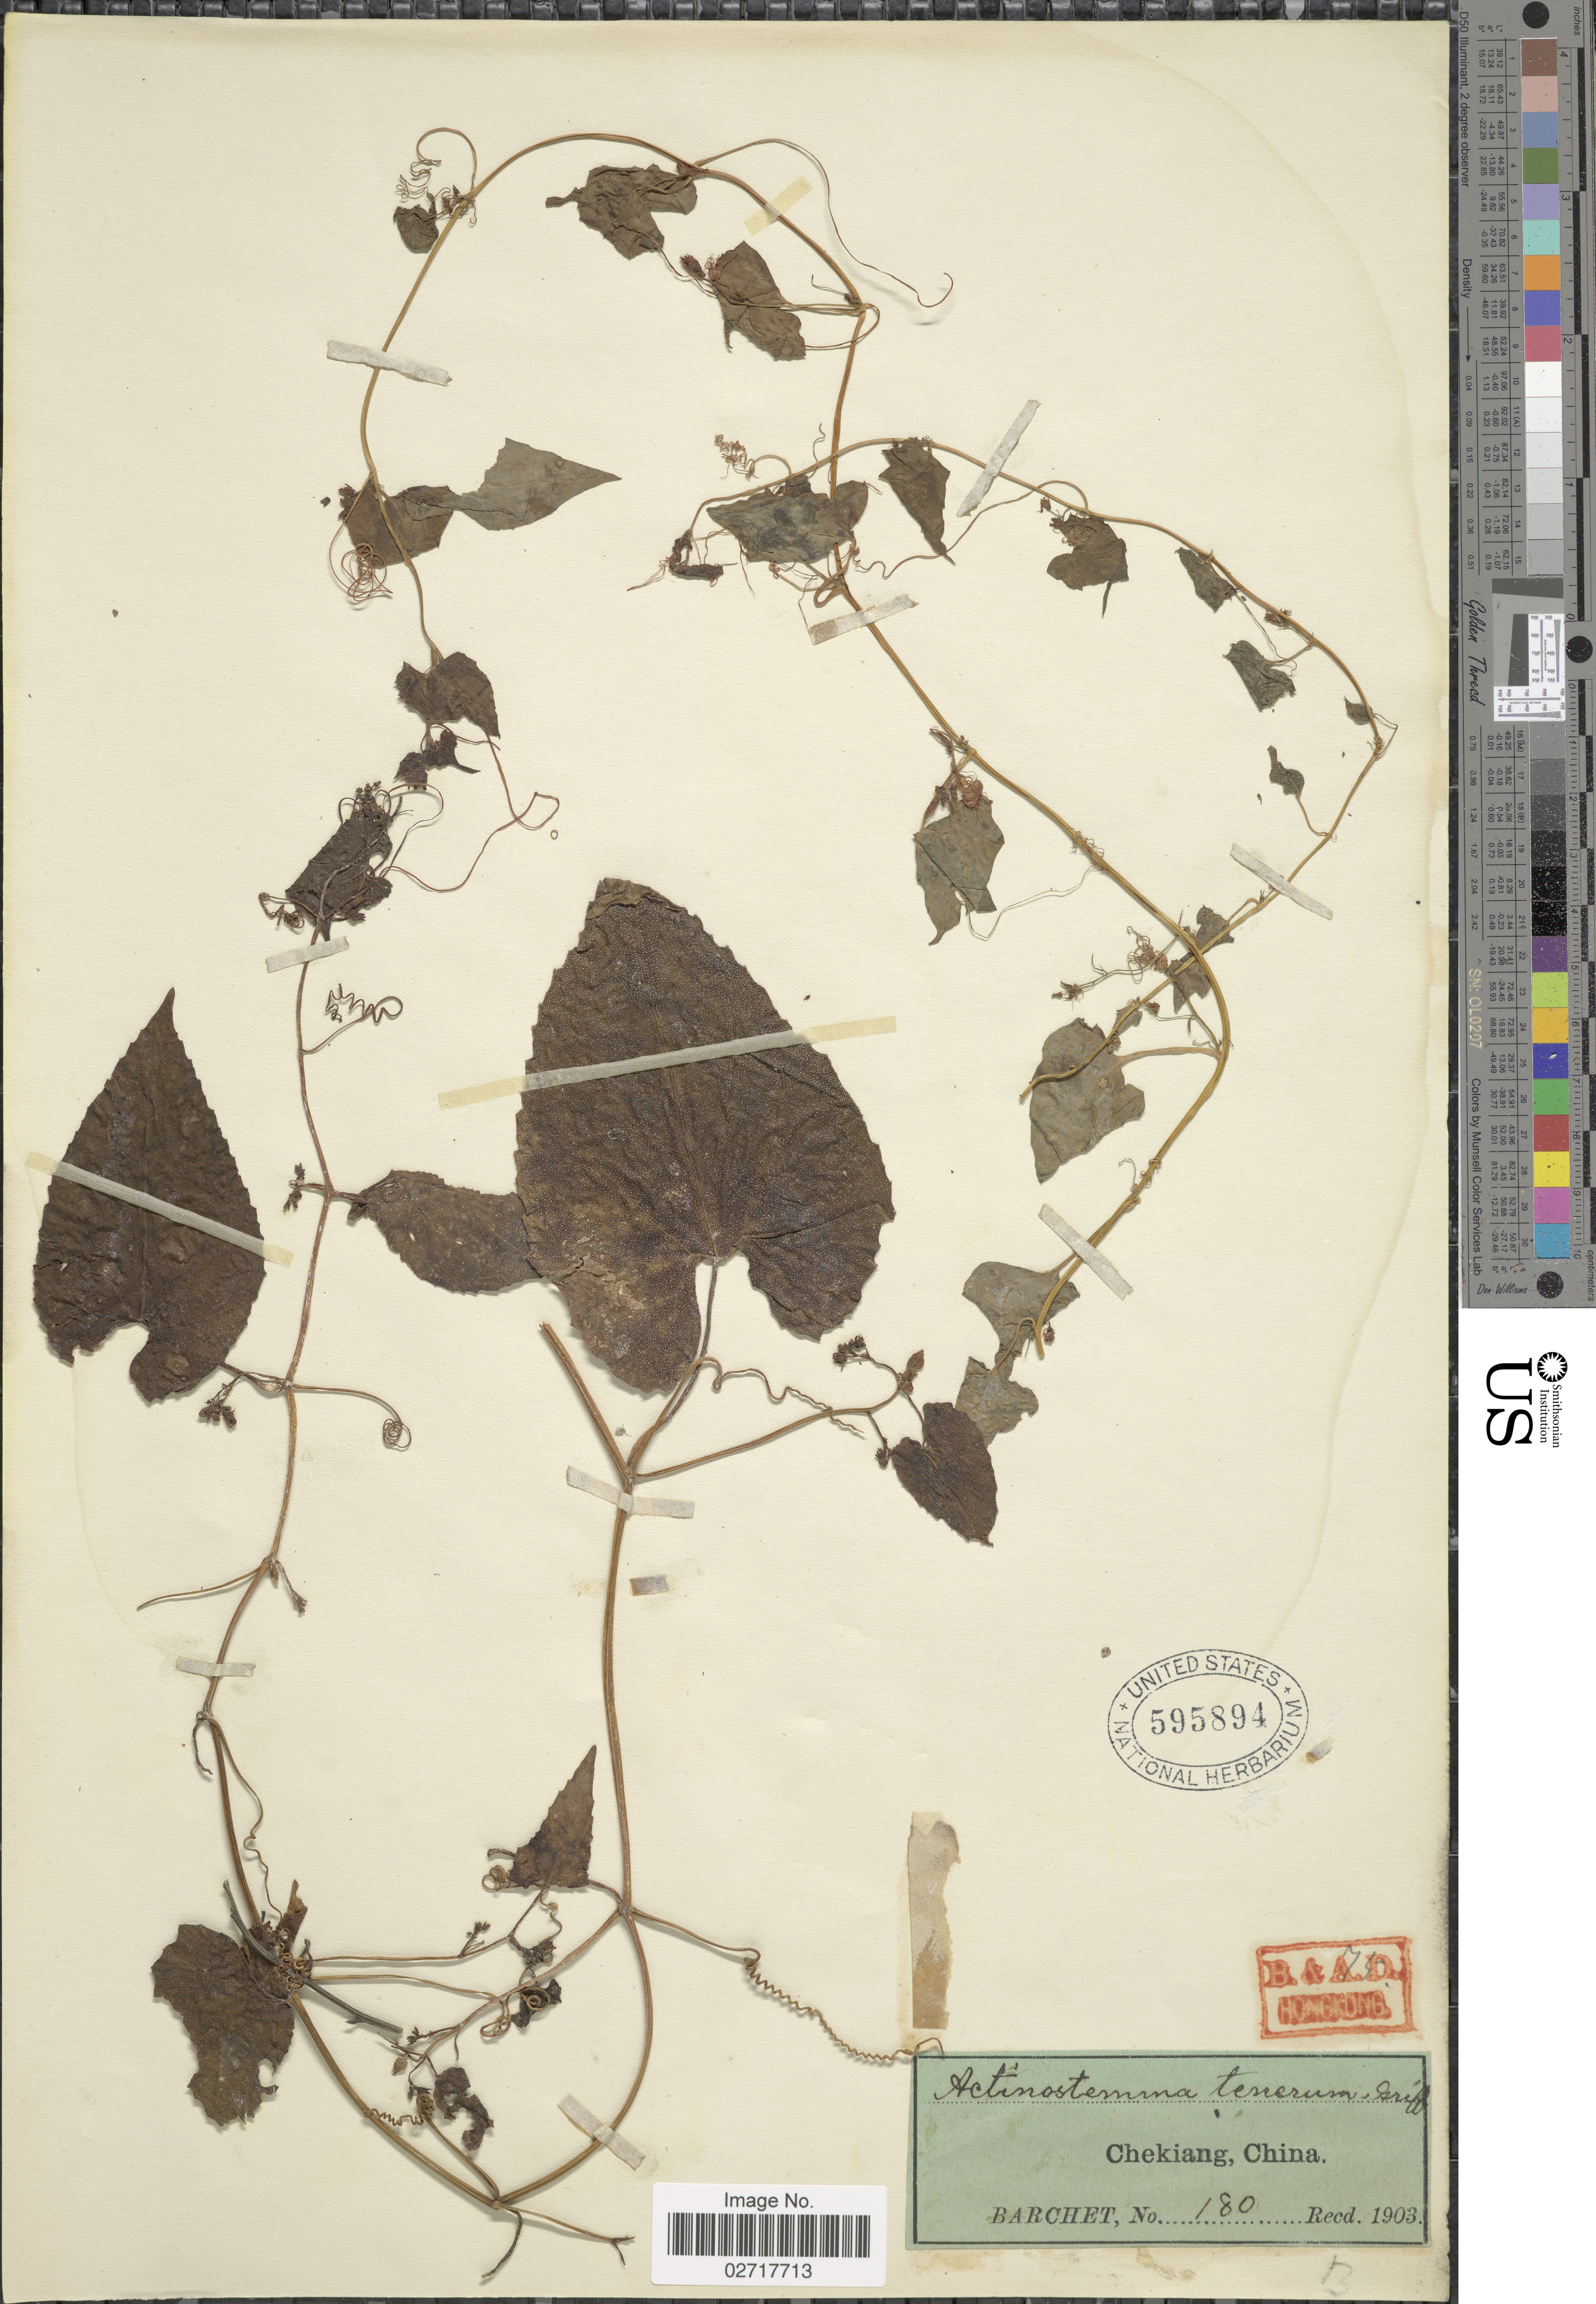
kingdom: Plantae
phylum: Tracheophyta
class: Magnoliopsida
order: Cucurbitales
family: Cucurbitaceae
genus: Actinostemma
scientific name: Actinostemma tenerum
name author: Griff.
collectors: Barchet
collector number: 180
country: China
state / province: Zhejiang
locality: Chekiang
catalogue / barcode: US 595894